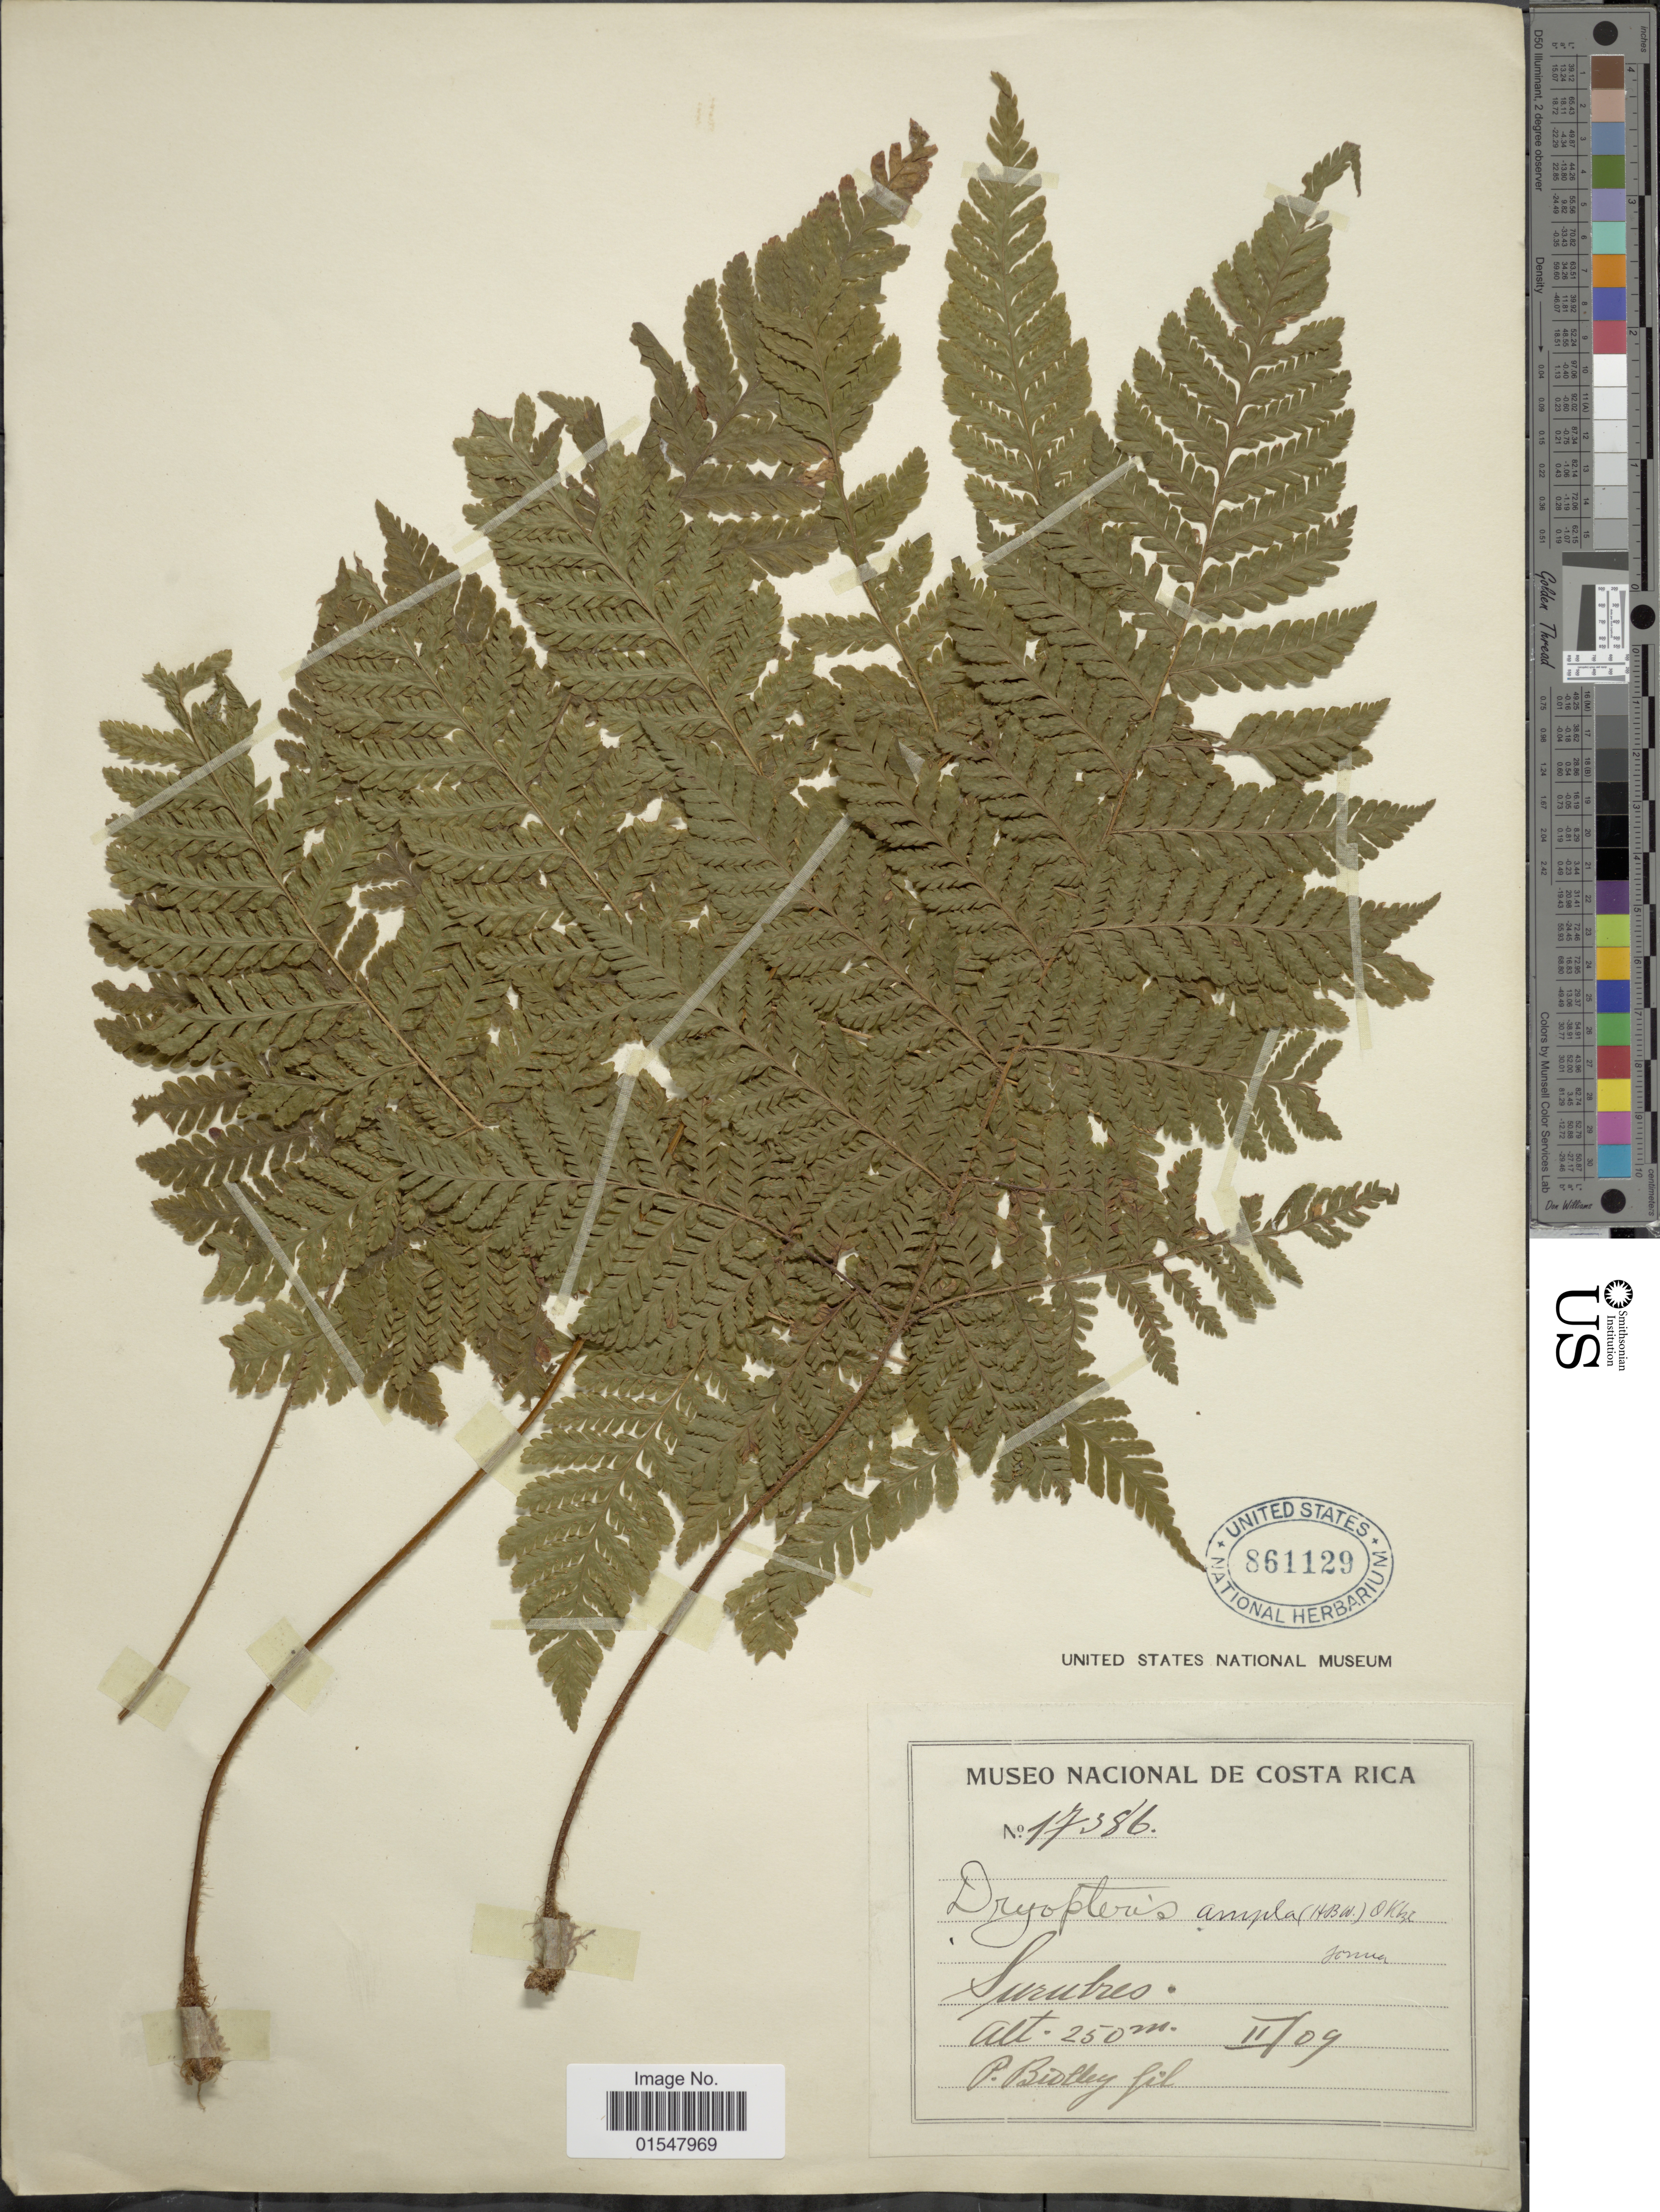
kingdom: Plantae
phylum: Tracheophyta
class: Polypodiopsida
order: Polypodiales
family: Dryopteridaceae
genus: Ctenitis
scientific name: Ctenitis sloanei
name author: (Poepp. ex Spreng.) C.V. Morton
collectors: P. Biolley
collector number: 17386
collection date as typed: Transcribed d/m/y: /2/9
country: Costa Rica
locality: Surubres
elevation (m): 250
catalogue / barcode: US 861129